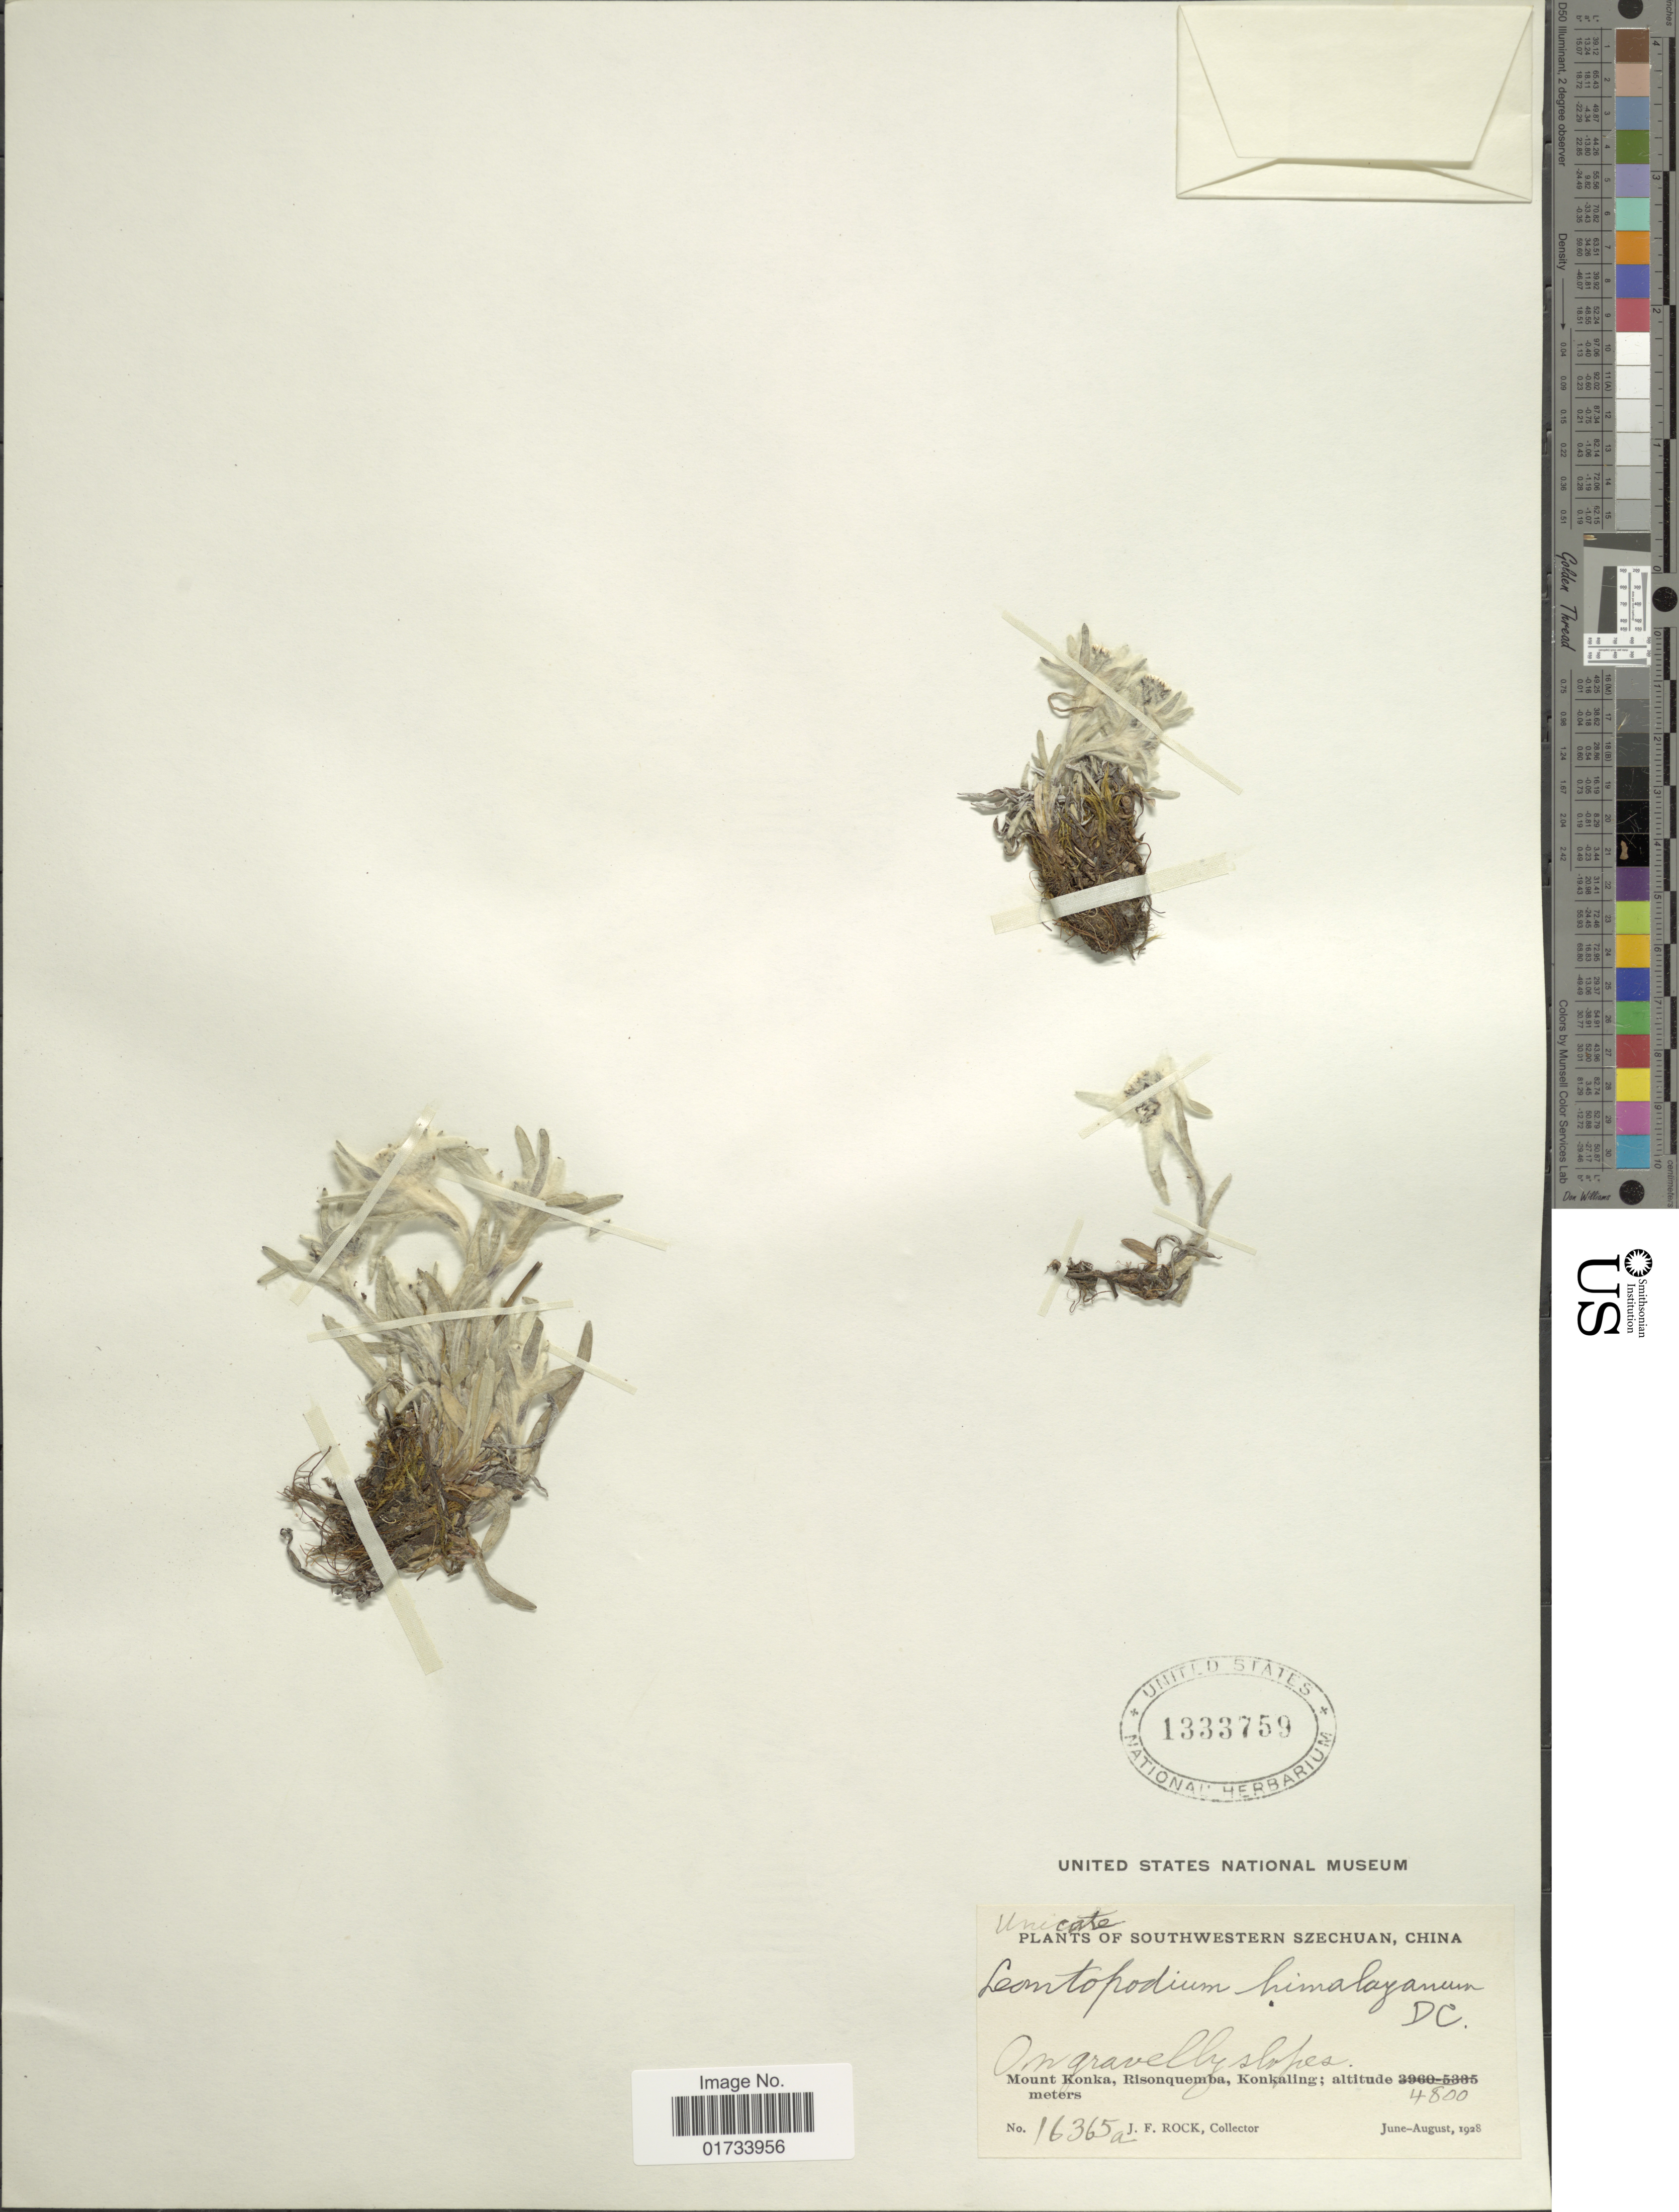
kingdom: Plantae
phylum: Tracheophyta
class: Magnoliopsida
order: Asterales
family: Asteraceae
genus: Leontopodium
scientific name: Leontopodium himalayanum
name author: DC.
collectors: J. Rock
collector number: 16365a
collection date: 1928-06/1928-08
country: China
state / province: Sichuan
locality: Southwestern Szechuan, on gravelly slopes, Mount Konka, Risonquemba, Konkaling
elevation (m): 4800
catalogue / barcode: US 1333759